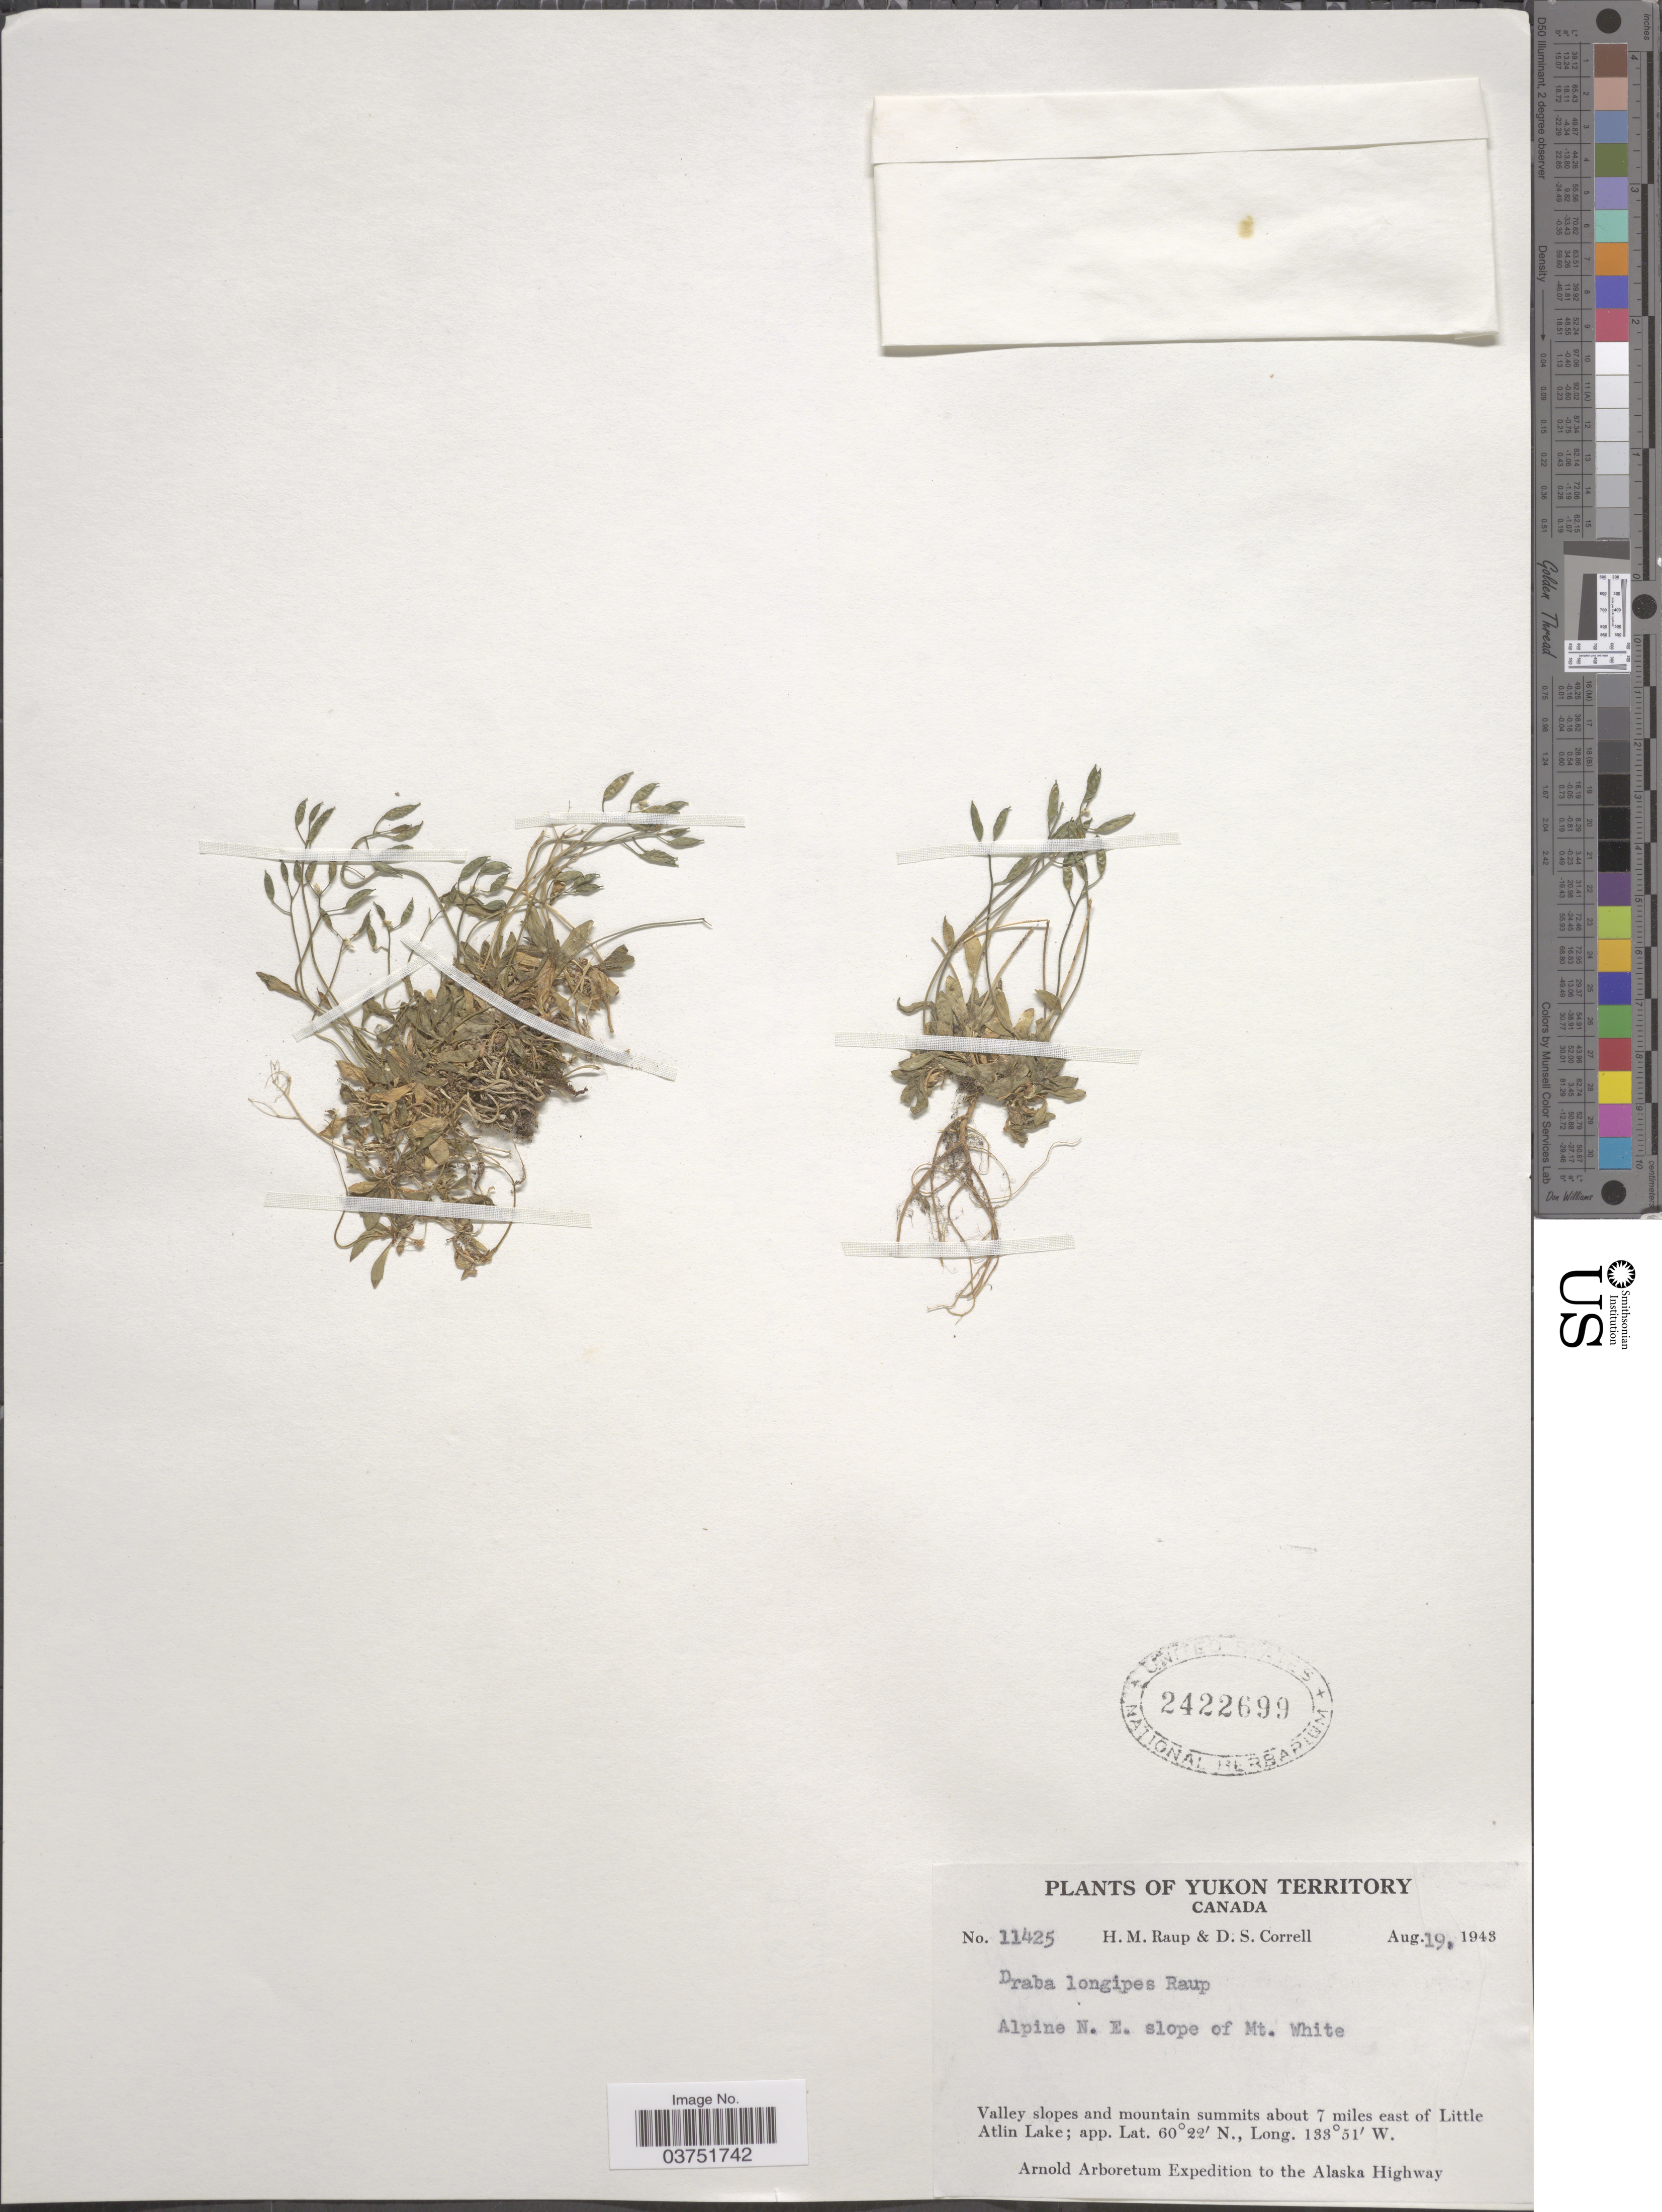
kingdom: Plantae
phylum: Tracheophyta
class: Magnoliopsida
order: Brassicales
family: Brassicaceae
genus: Draba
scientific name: Draba longipes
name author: Raup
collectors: H. Raup & D. S. Correll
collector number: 11425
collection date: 1943-08-19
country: Canada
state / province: Yukon Territory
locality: Alpine N.E. slope of Mt. White. Valley slopes and mountain summit about 7 miles east of Little Atlin Lake. Alaska Highway.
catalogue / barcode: US 2422699